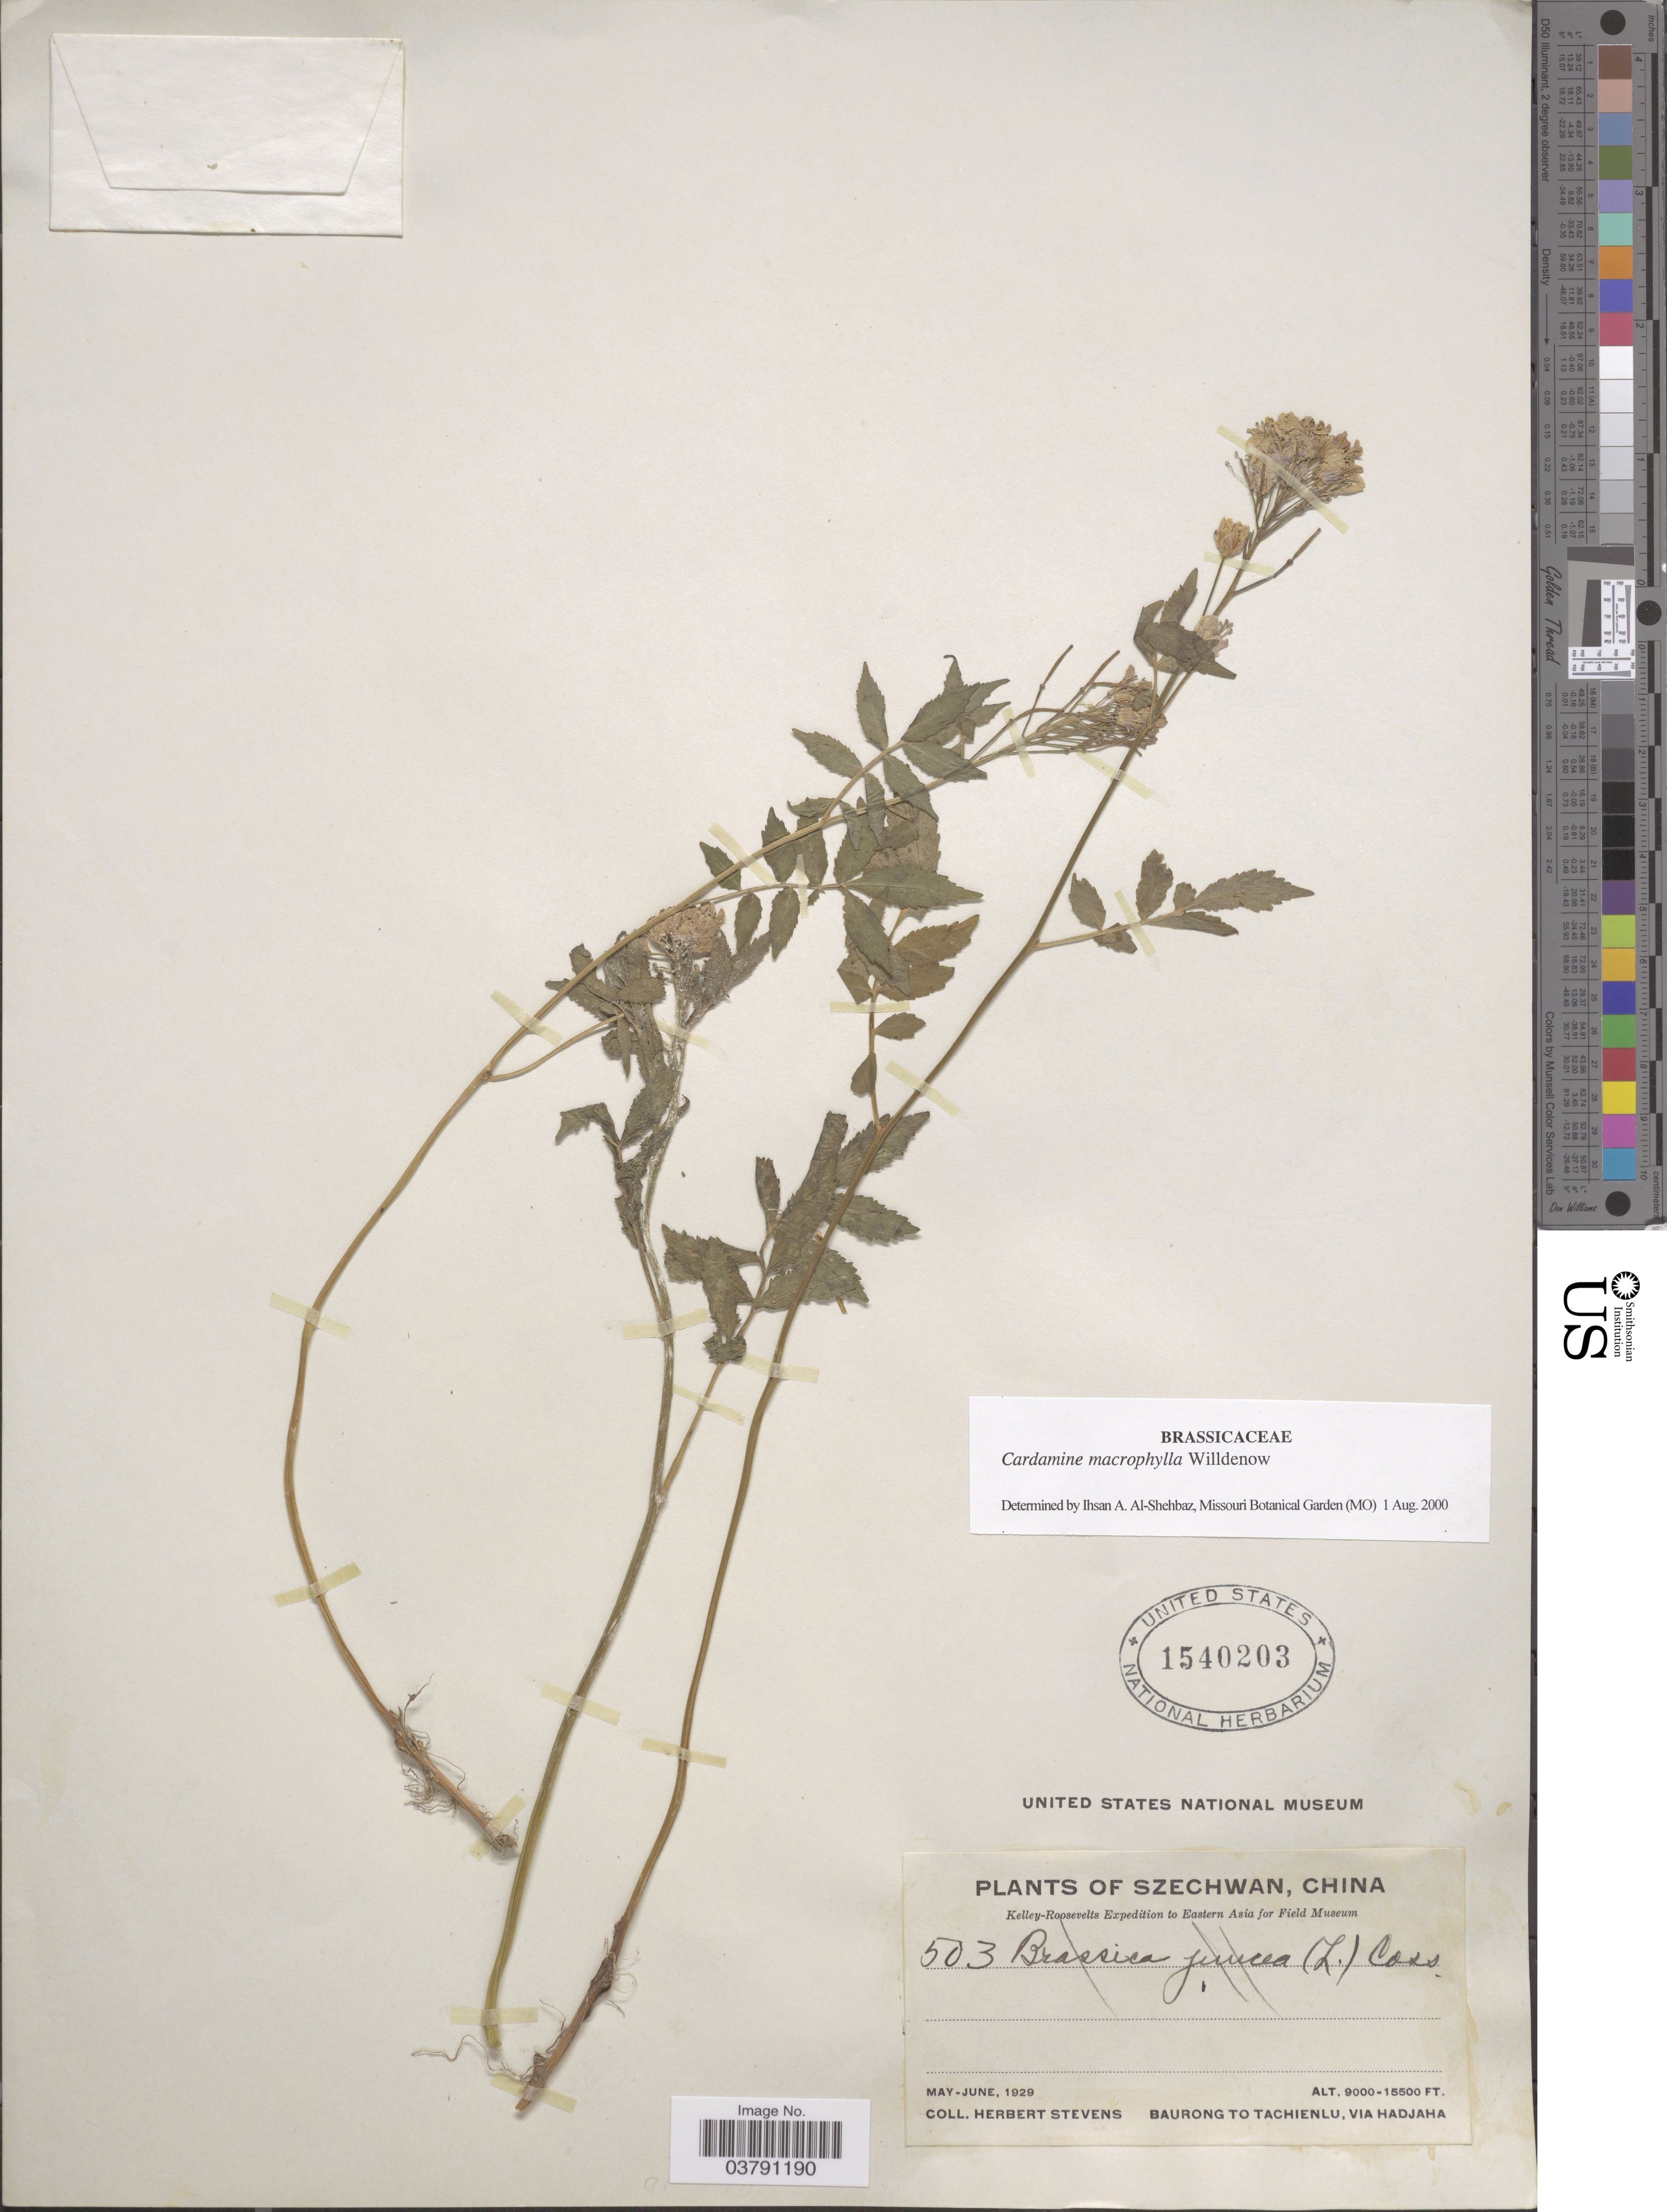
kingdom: Plantae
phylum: Tracheophyta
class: Magnoliopsida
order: Brassicales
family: Brassicaceae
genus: Cardamine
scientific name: Cardamine macrophylla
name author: Willd.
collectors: H. Stevens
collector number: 503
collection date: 1929-05/1929-06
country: China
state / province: Sichuan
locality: Szechwan, China. Baurong to Tachienlu, Via Hadjaha.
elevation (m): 2743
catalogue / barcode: US 1540203